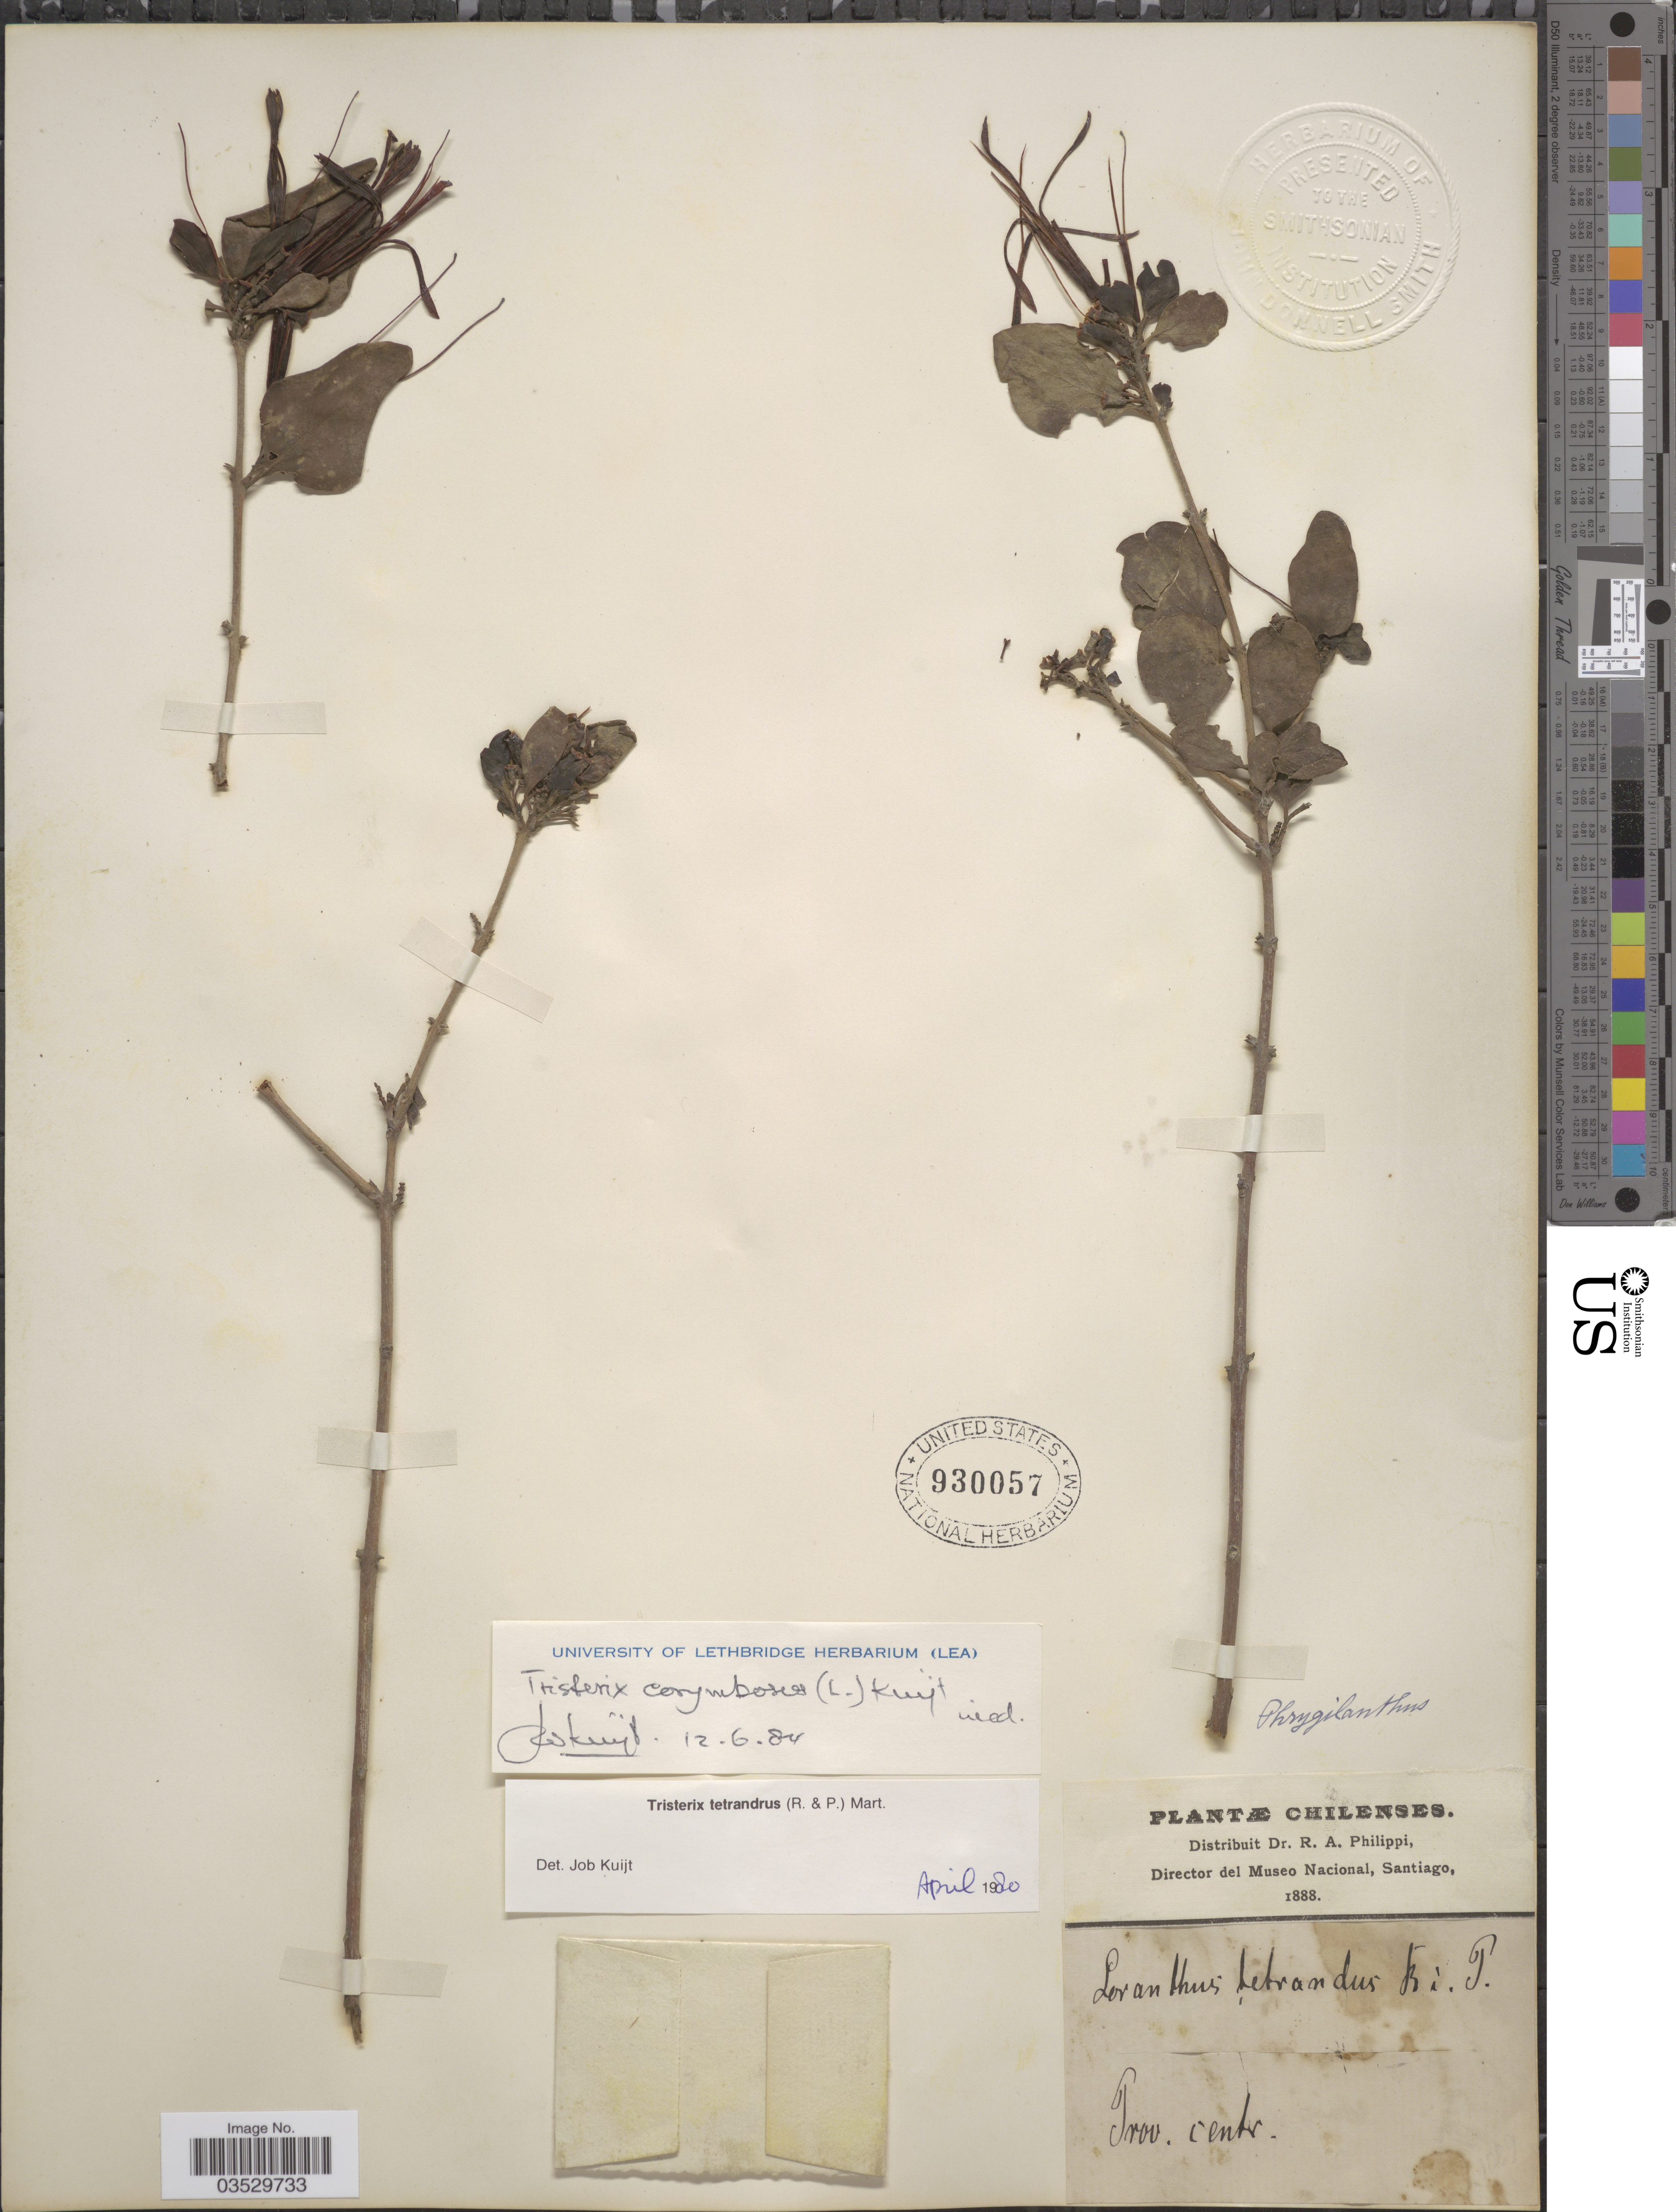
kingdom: Plantae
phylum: Tracheophyta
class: Magnoliopsida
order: Santalales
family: Loranthaceae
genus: Tristerix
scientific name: Tristerix corymbosus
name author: (L.) Kuijt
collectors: ex. herb. R.A. Philippi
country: Chile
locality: Prov. centr.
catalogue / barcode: US 930057